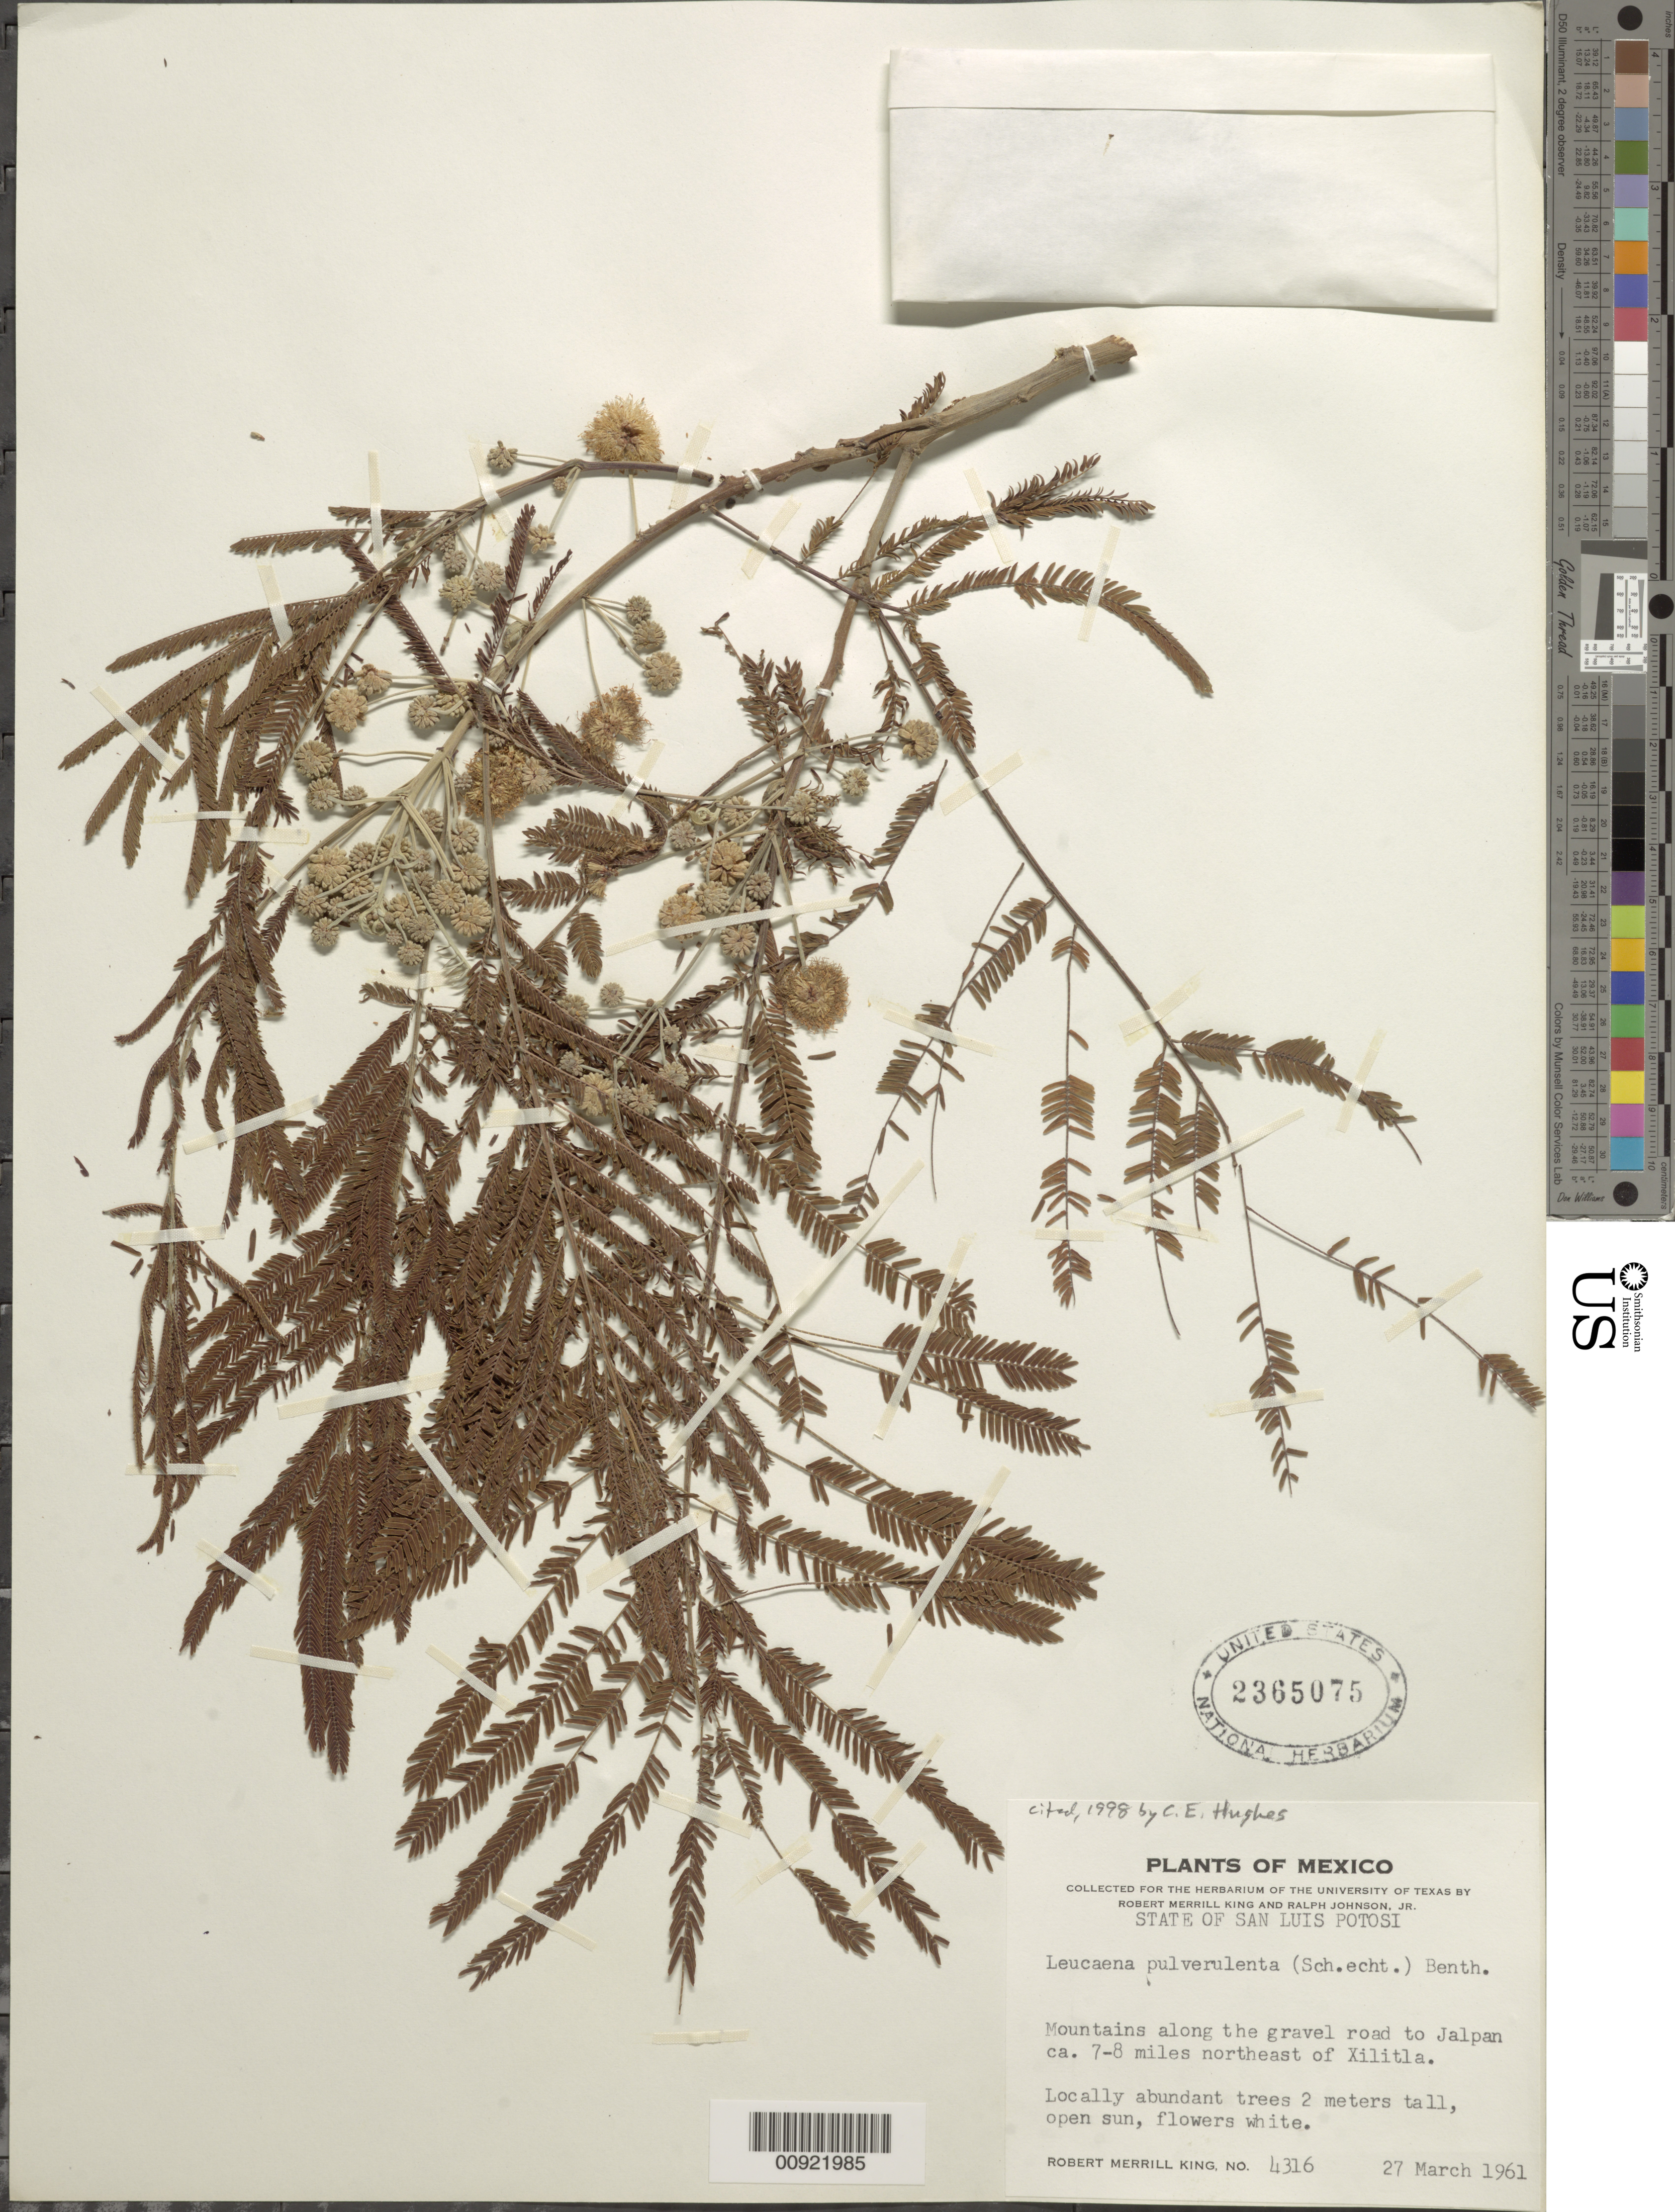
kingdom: Plantae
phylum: Tracheophyta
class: Magnoliopsida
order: Fabales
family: Fabaceae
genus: Leucaena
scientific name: Leucaena pulverulenta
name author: (Schltdl.) Benth.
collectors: R. M. King & R. Johnson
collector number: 4316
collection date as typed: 27 Mar 1961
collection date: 1961-03-27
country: Mexico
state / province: San Luis Potosí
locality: Mountains along the gravel road to Jalpan ca. 7-8 miles northeast of Xilitla.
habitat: Locally abundant. Open sun.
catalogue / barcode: US 2365075